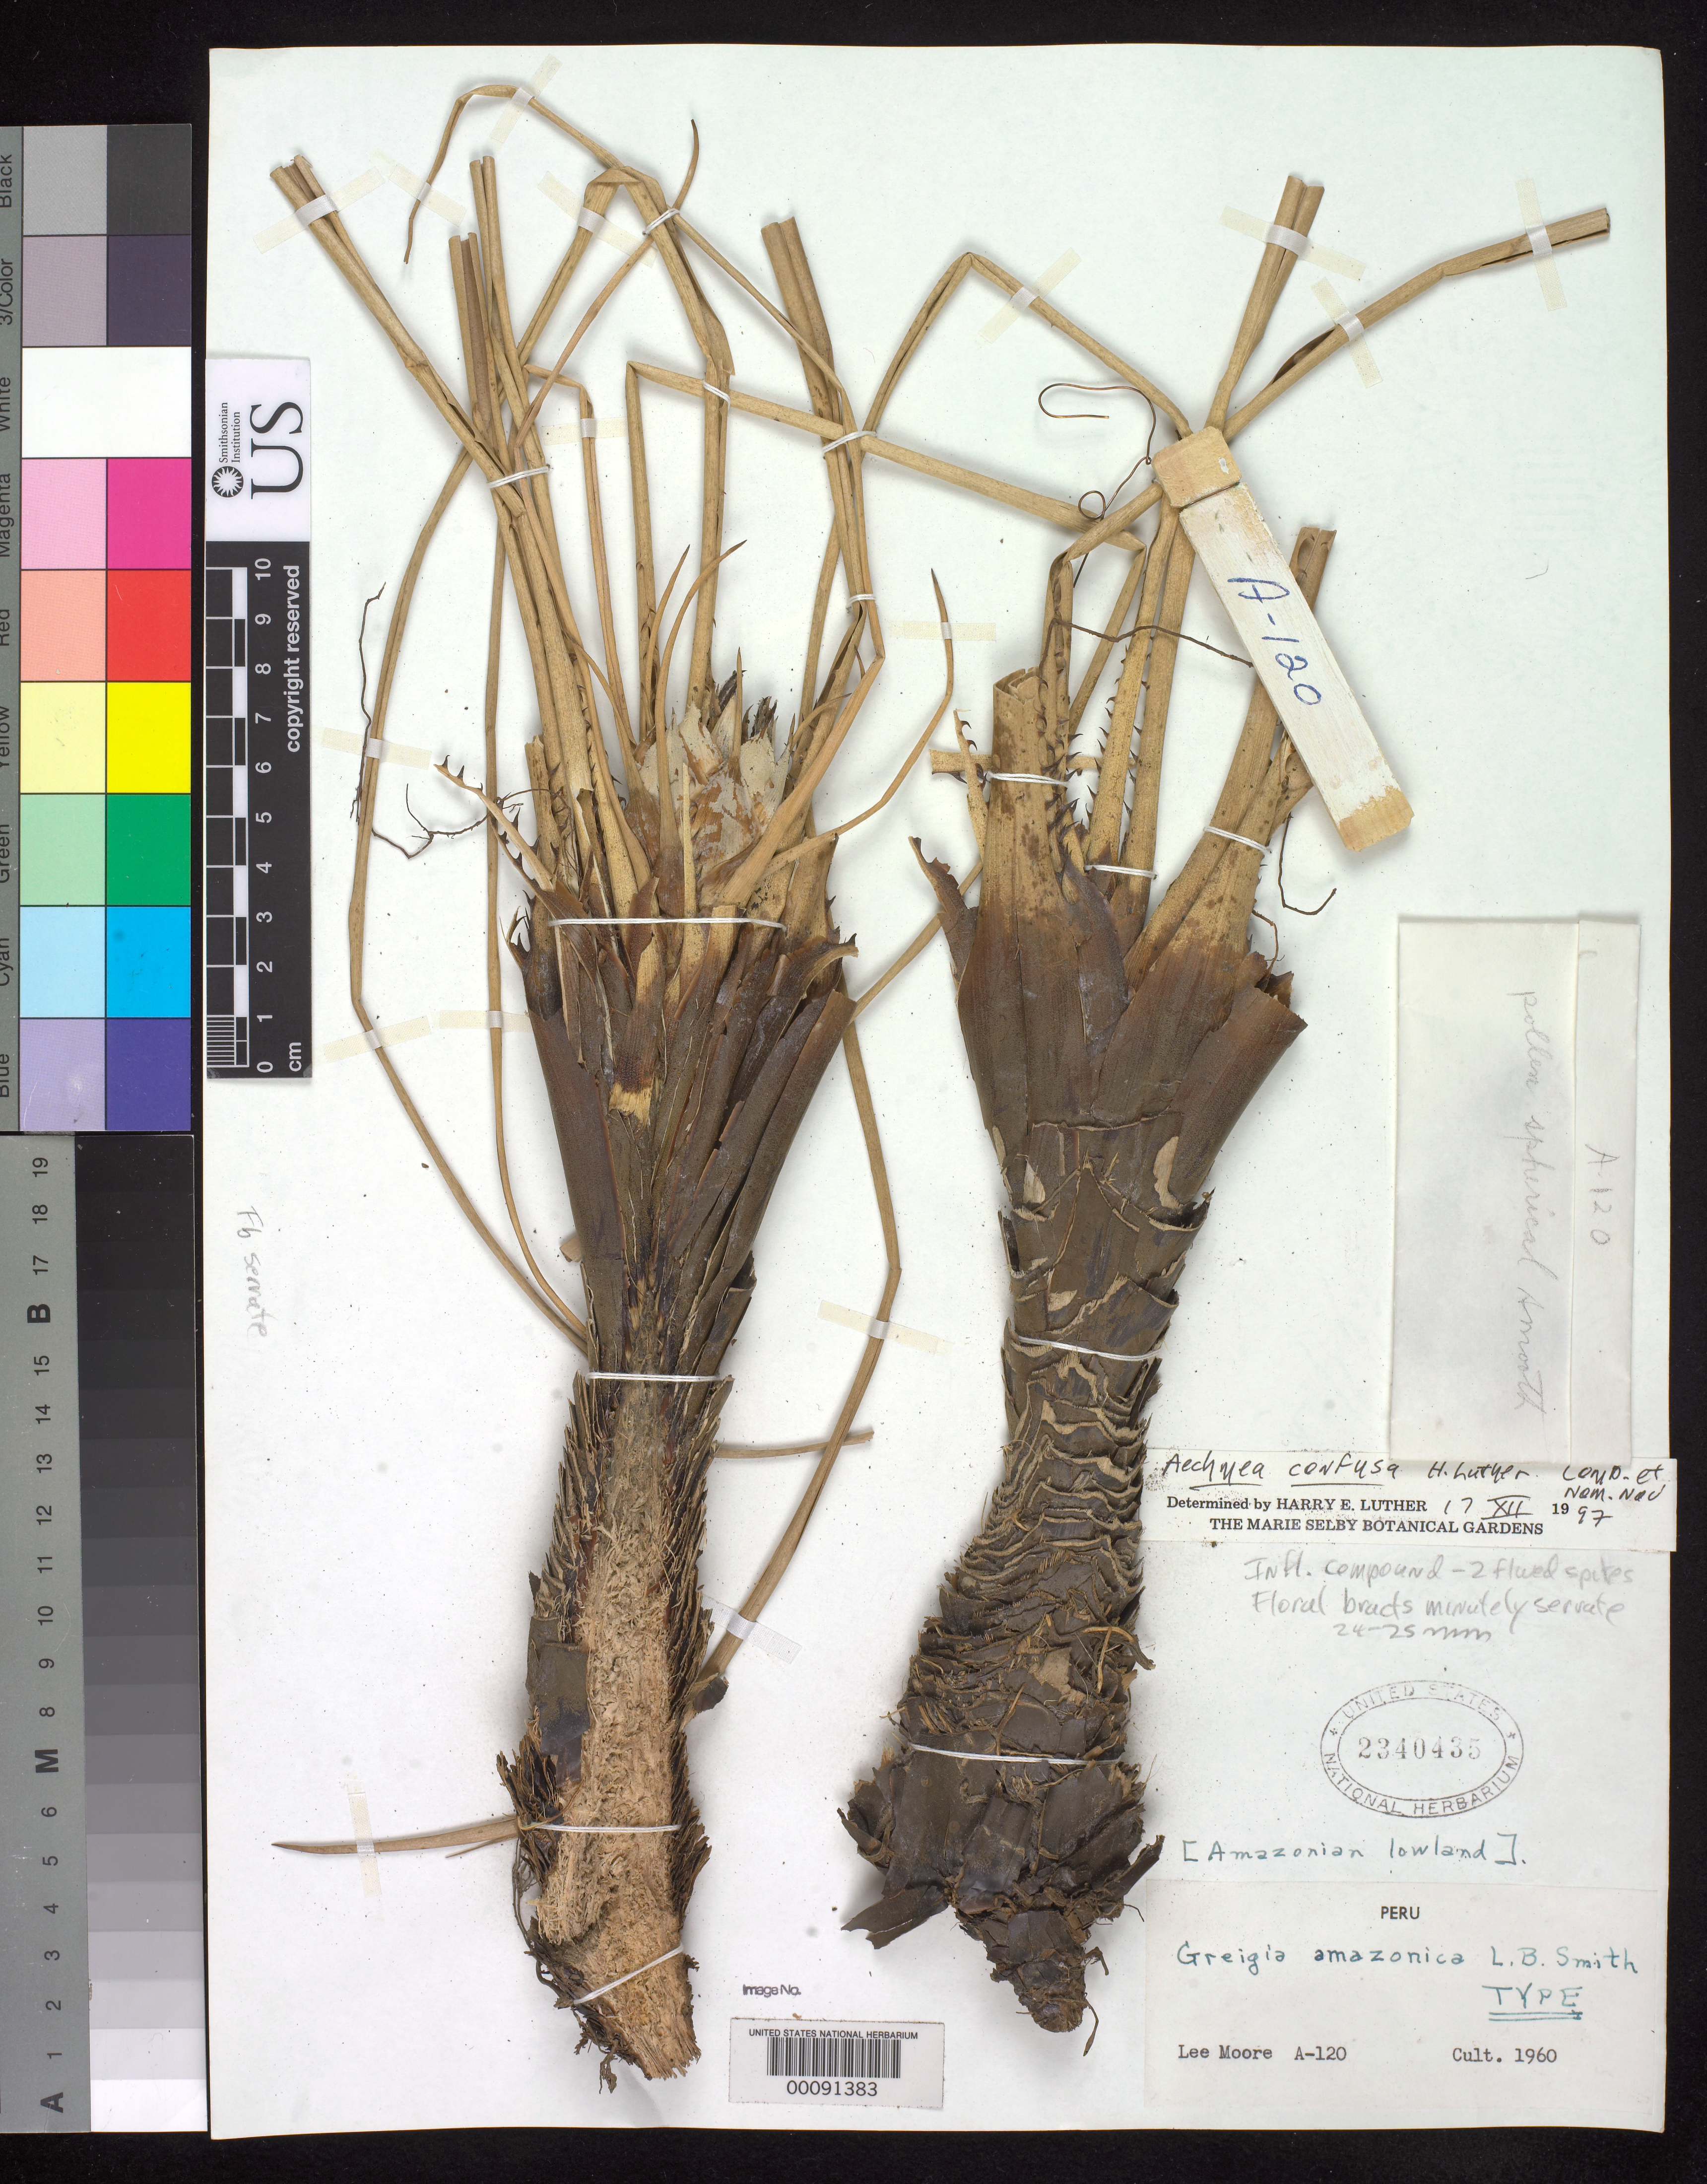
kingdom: Plantae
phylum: Tracheophyta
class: Liliopsida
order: Poales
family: Bromeliaceae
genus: Greigia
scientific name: Greigia amazonica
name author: L.B. Sm.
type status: Holotype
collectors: L. Moore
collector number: A-120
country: Peru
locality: Amazonian lowland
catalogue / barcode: US 2340435